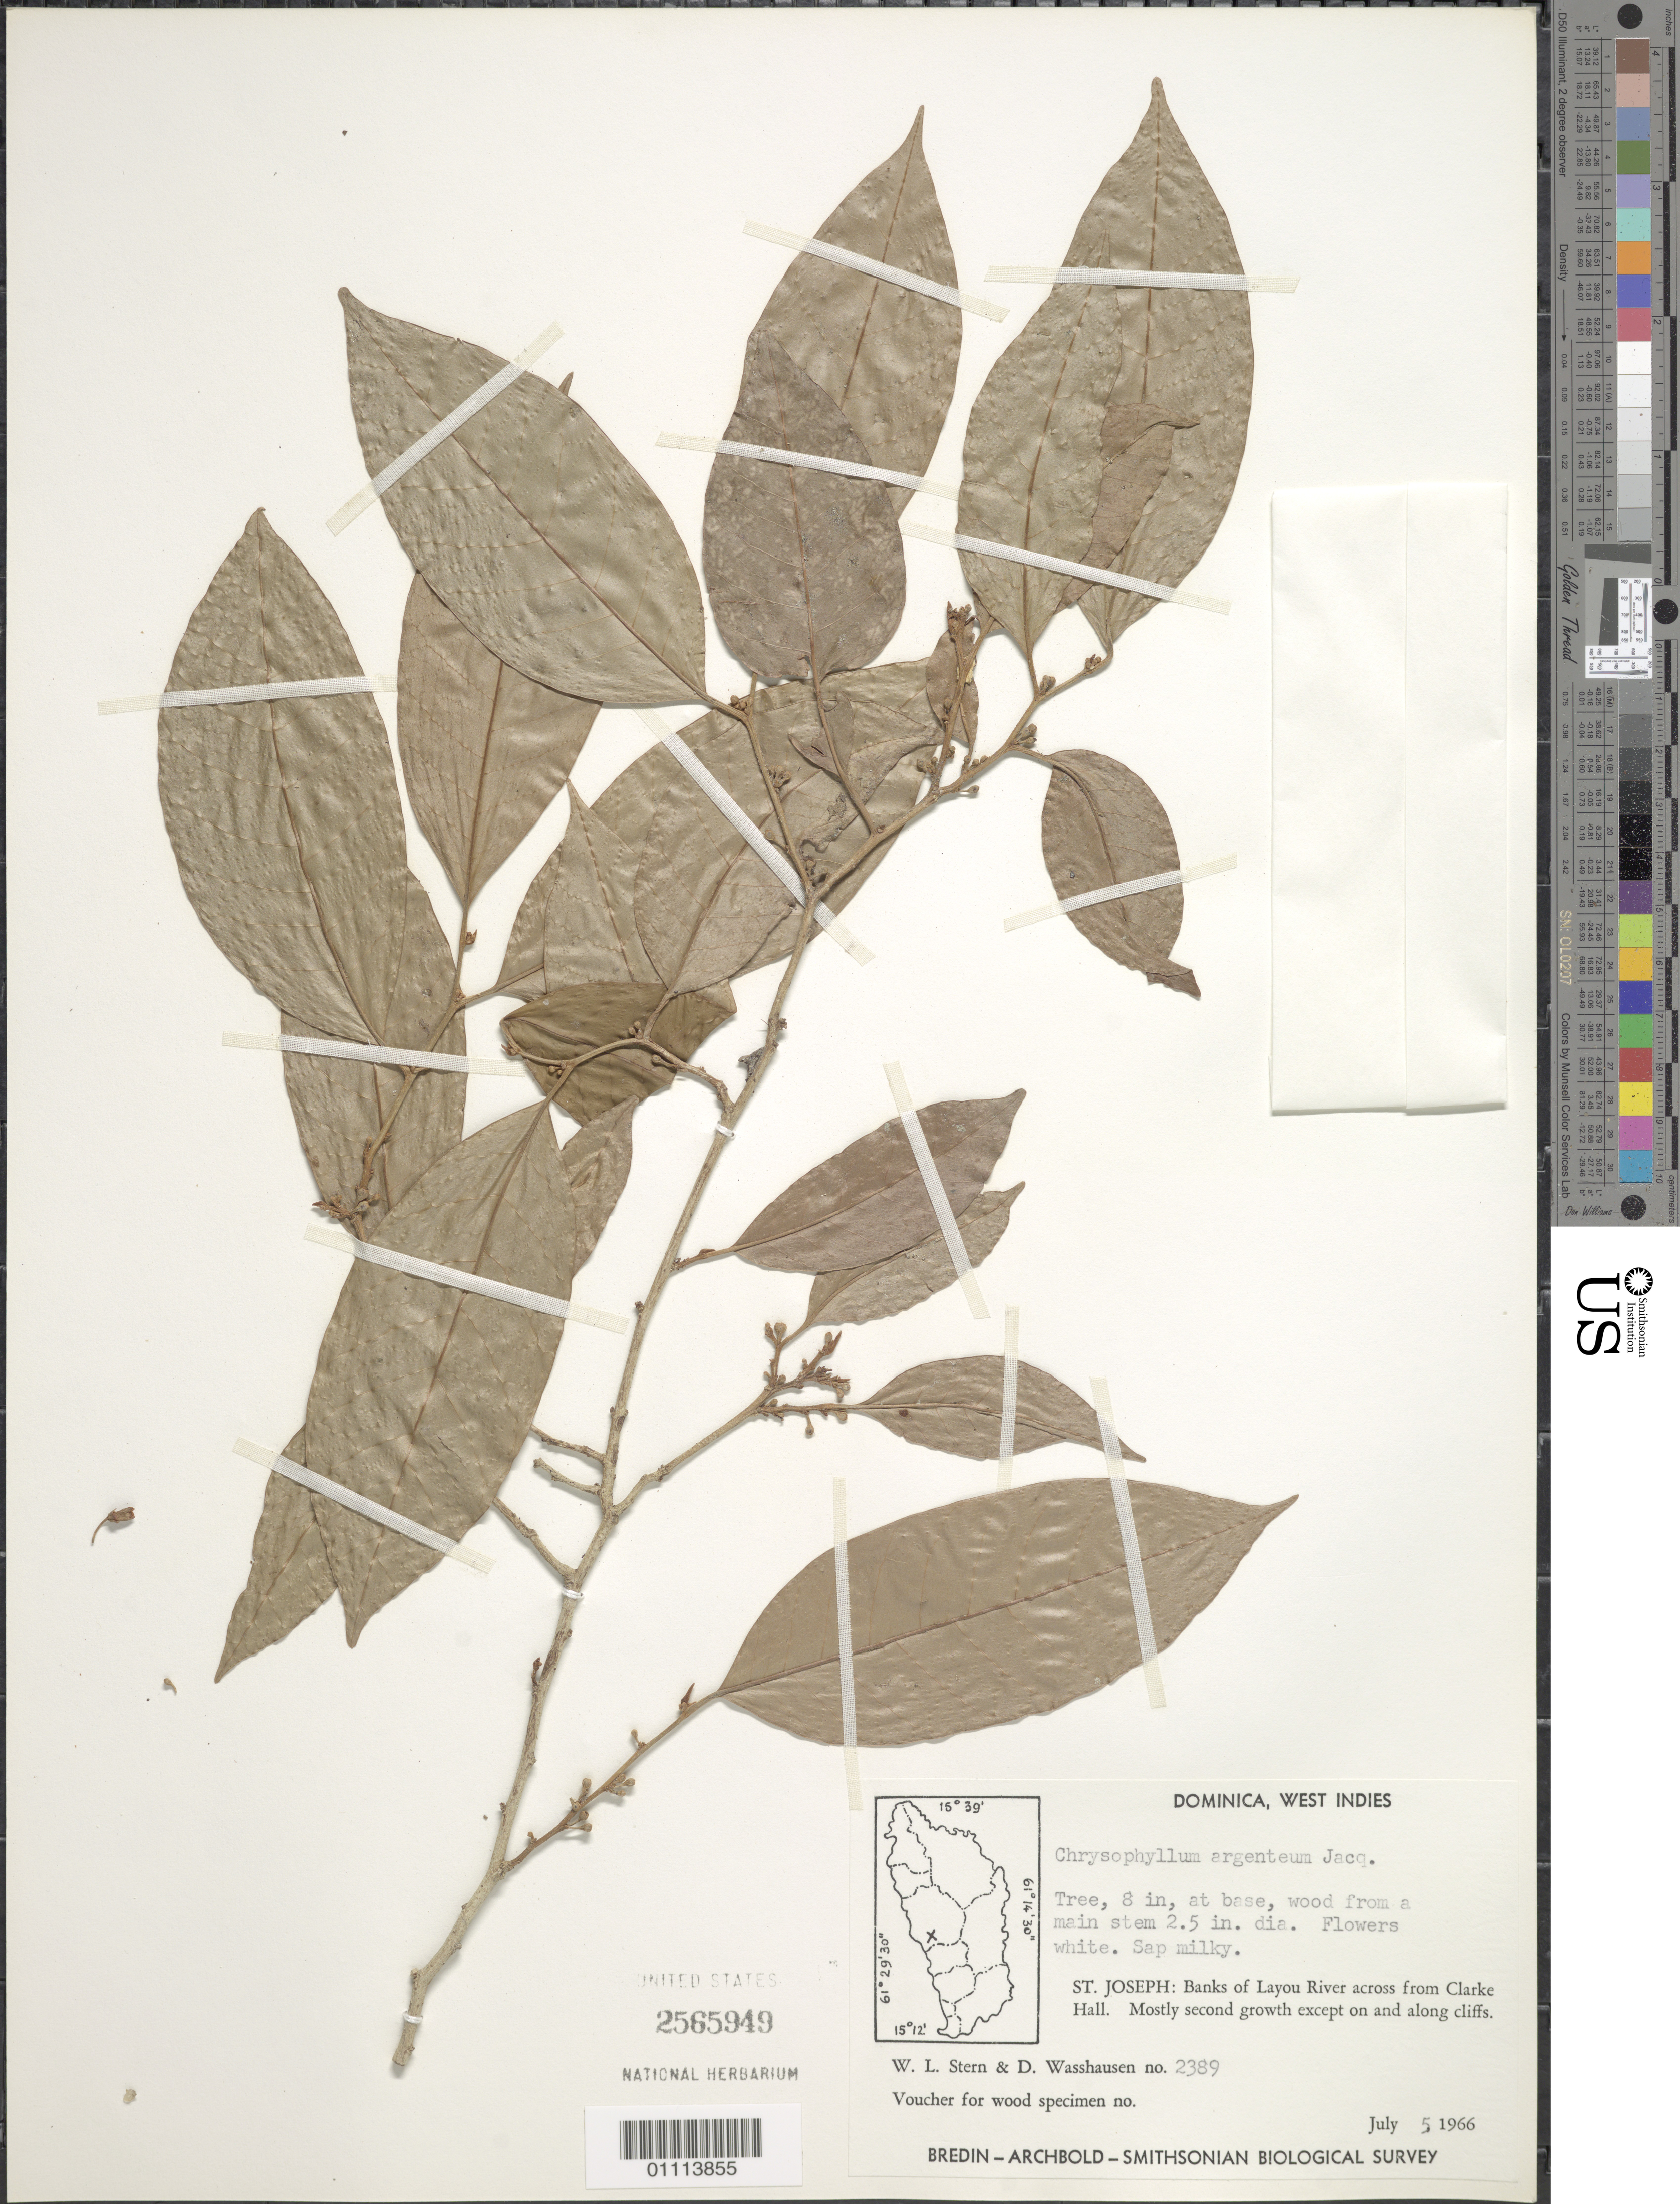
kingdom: Plantae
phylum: Tracheophyta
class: Magnoliopsida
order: Ericales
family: Sapotaceae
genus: Chrysophyllum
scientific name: Chrysophyllum argenteum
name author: Jacq.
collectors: W. L. Stern & D. C. Wasshausen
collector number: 2389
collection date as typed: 05 Jul 1966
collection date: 1966-07-05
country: Dominica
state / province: St. Joseph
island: Dominica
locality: St. Jospeh: Banks of Layou River across from Clarke Hall. Mostly second growth except on and along cliffs.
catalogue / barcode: US 2565949